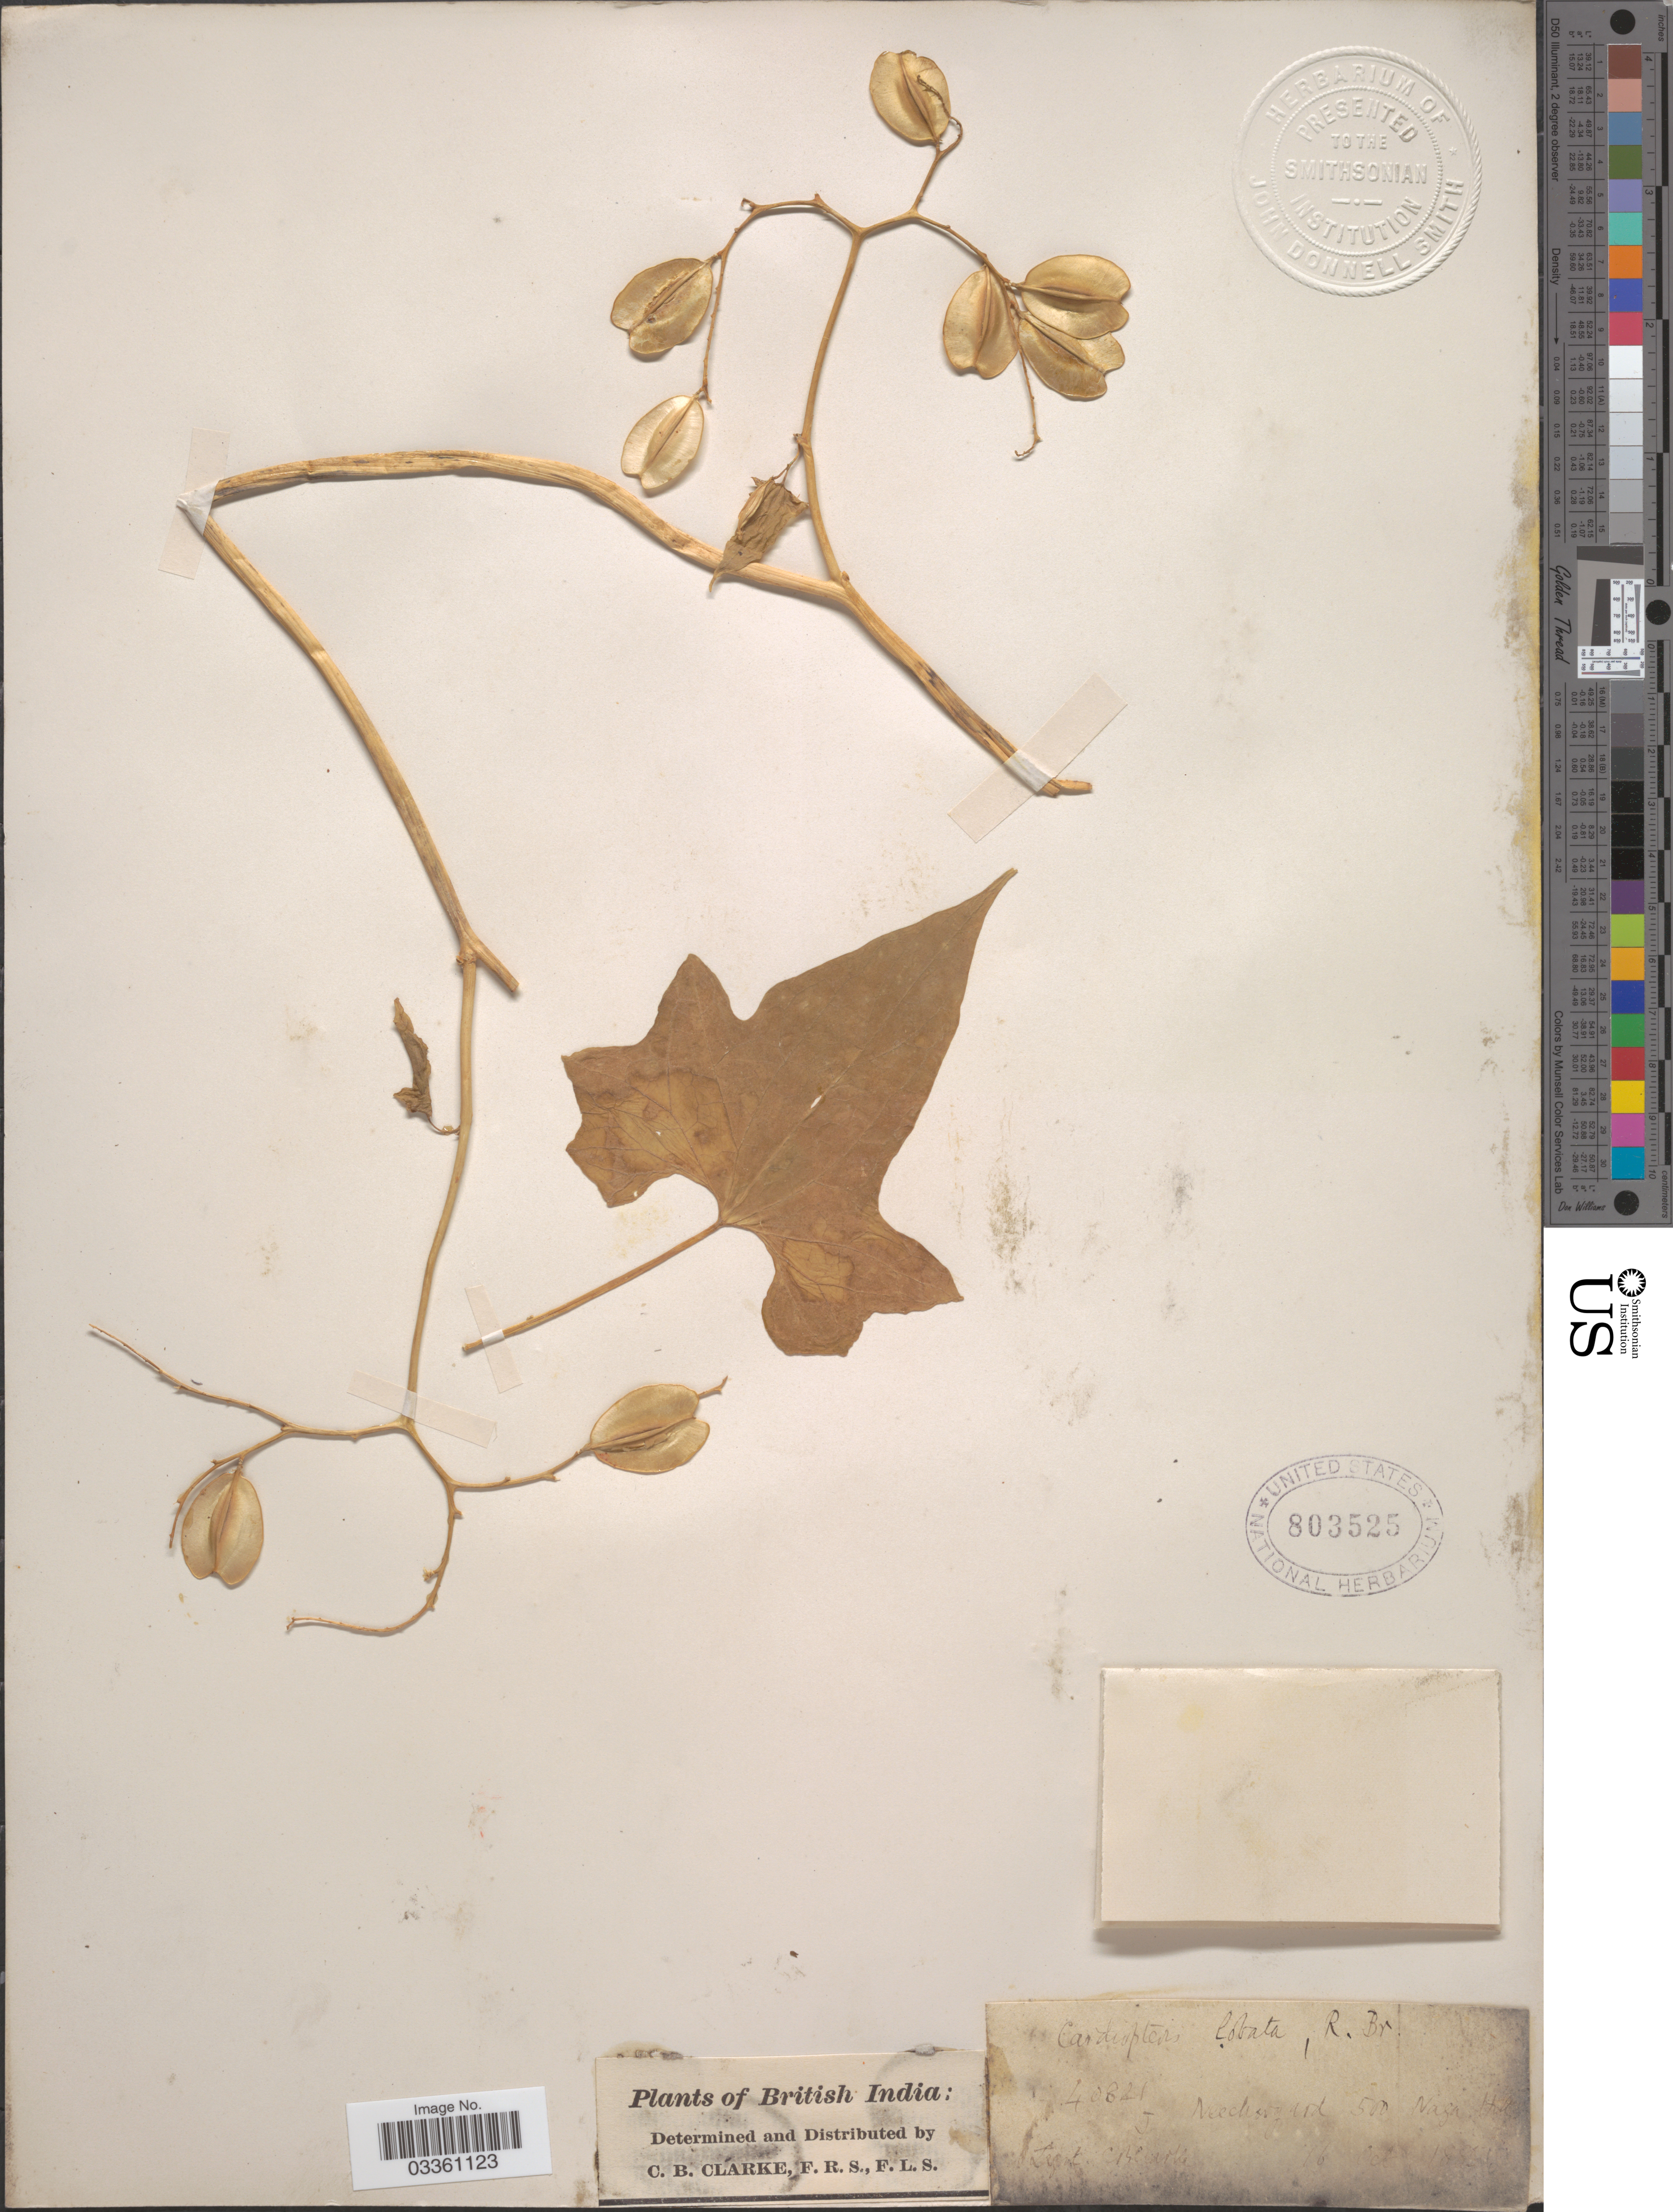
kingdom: Plantae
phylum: Tracheophyta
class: Magnoliopsida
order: Cardiopteridales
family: Cardiopteridaceae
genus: Cardiopteris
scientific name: Cardiopteris lobata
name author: Wall.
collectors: C. B. Clarke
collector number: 40821 J *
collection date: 1880-10-16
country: India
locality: British India. Neechug rd Naza Hills.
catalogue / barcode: US 803525